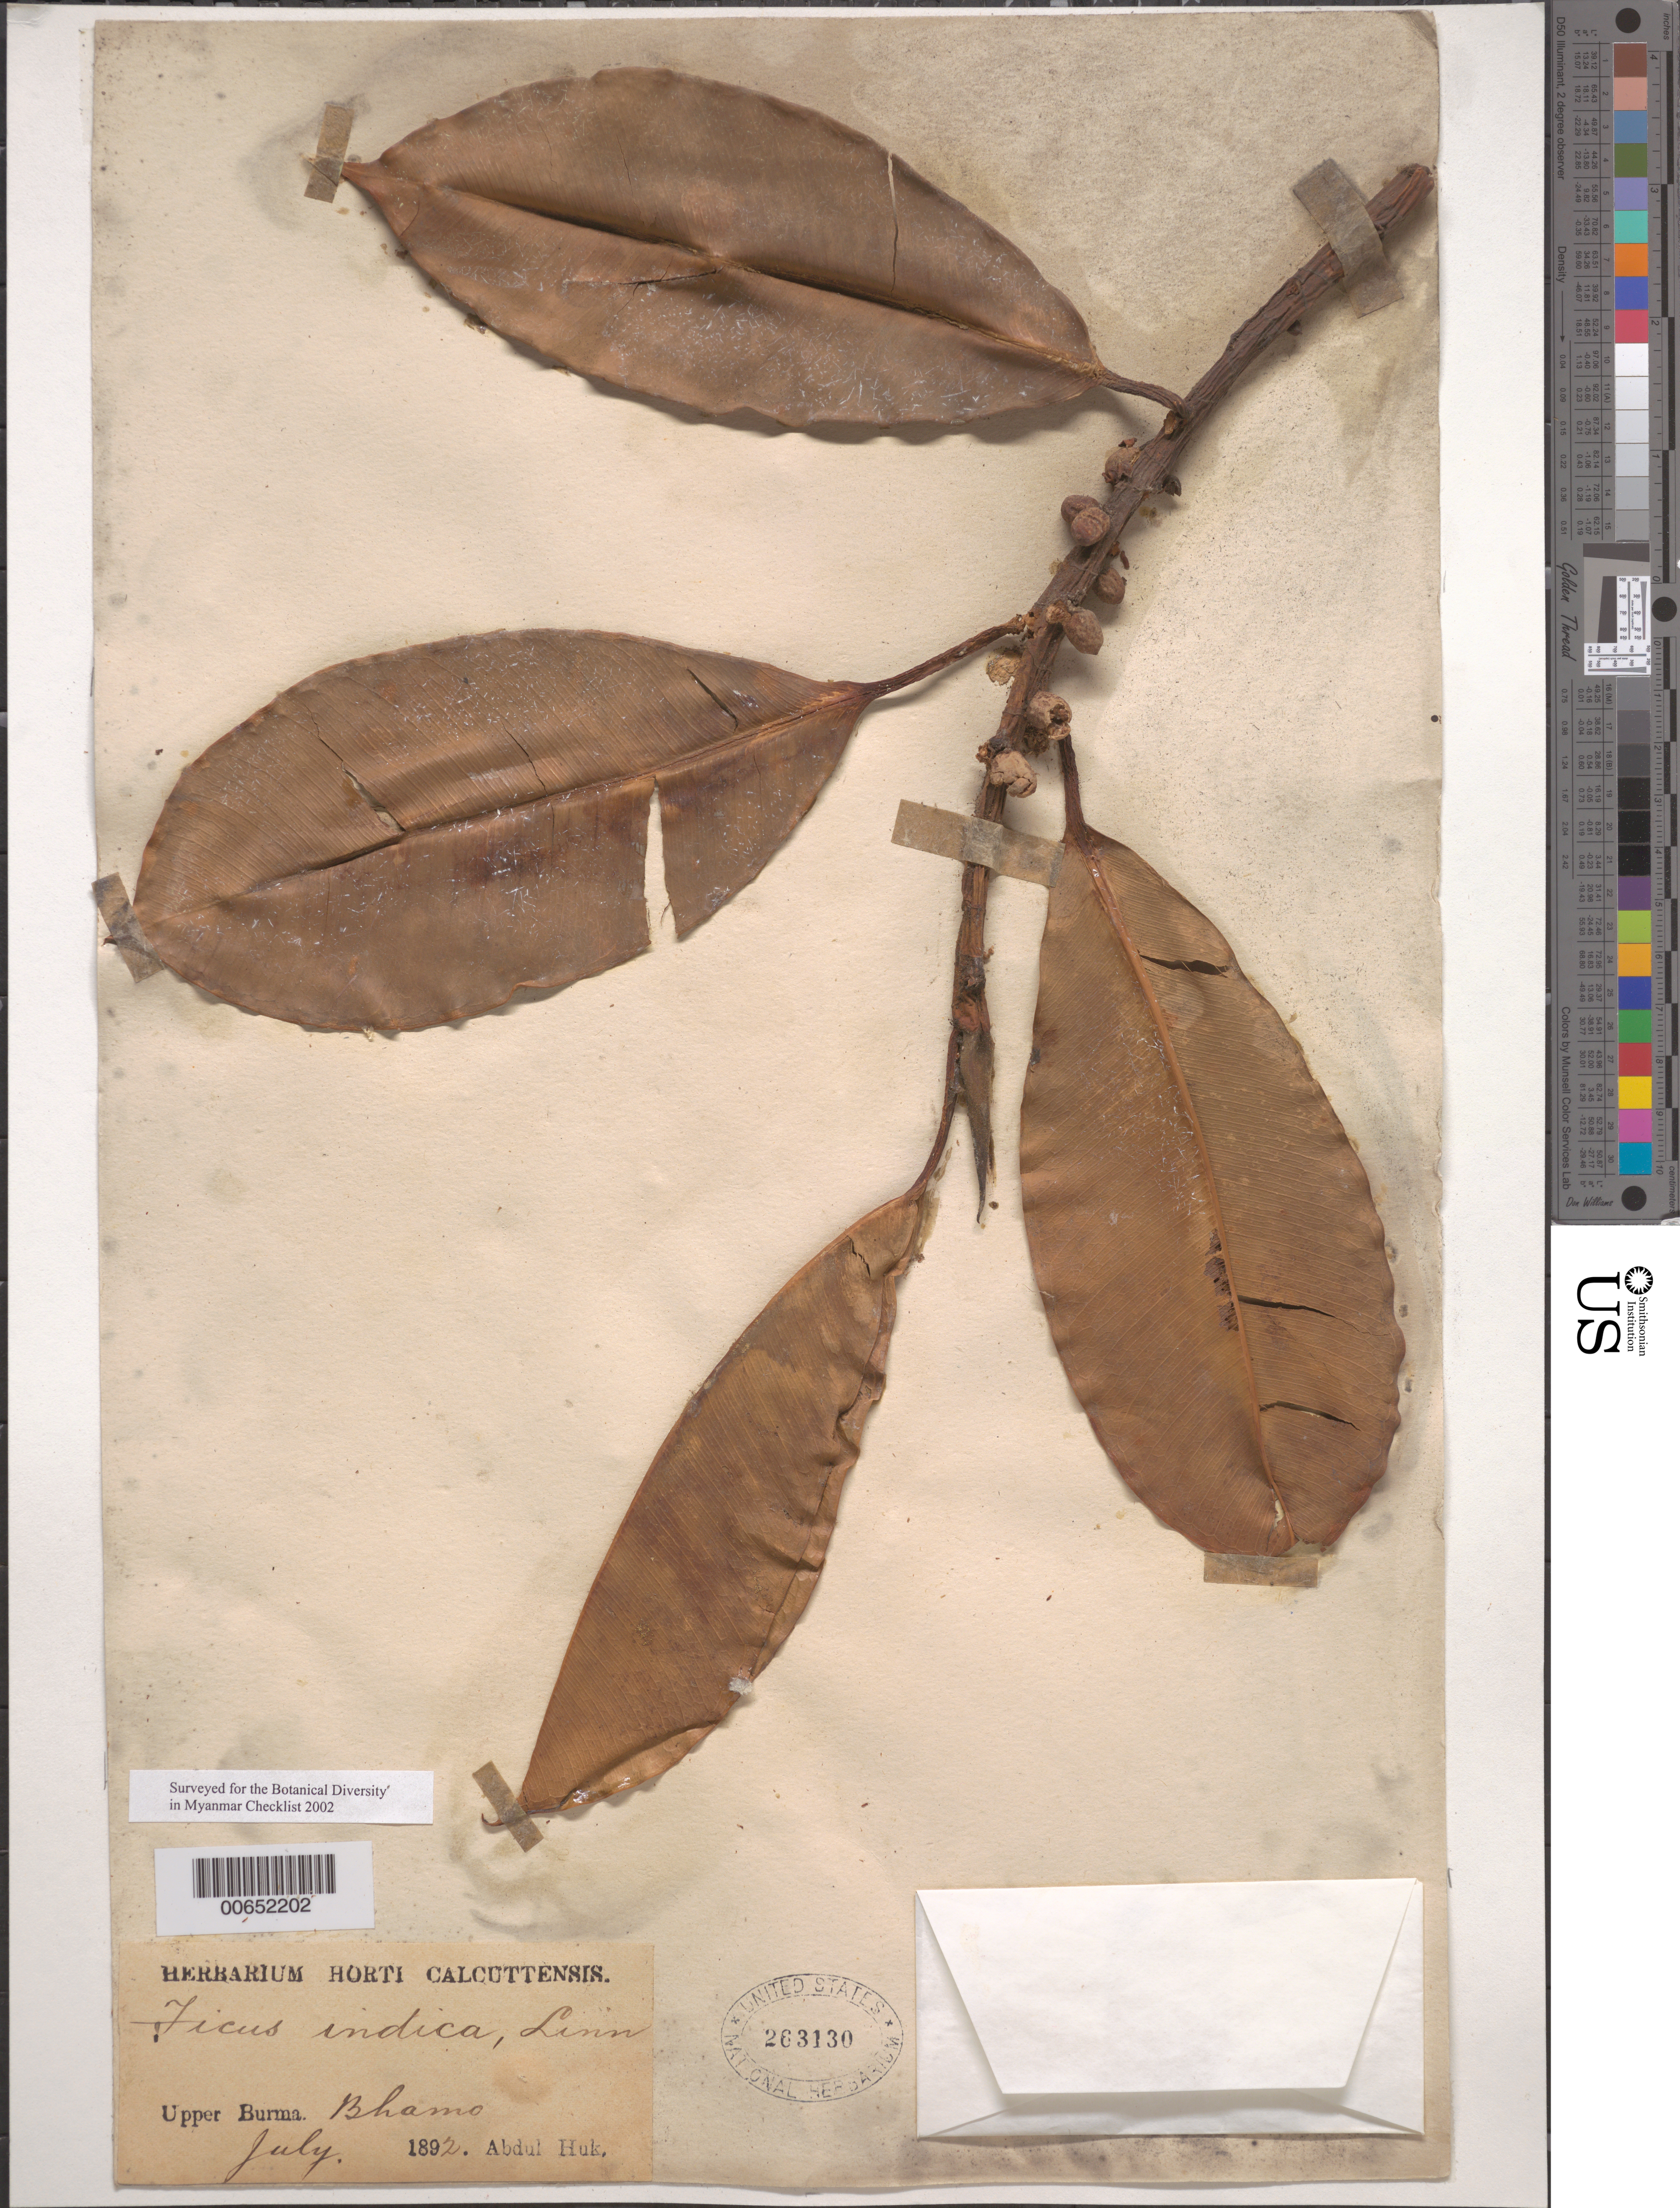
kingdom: Plantae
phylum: Tracheophyta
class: Magnoliopsida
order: Rosales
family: Moraceae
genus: Ficus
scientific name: Ficus indica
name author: L.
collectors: A. Huk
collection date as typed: Jul 1892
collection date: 1892-07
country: Myanmar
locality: Upper Burma, Bhamo.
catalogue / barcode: US 263130